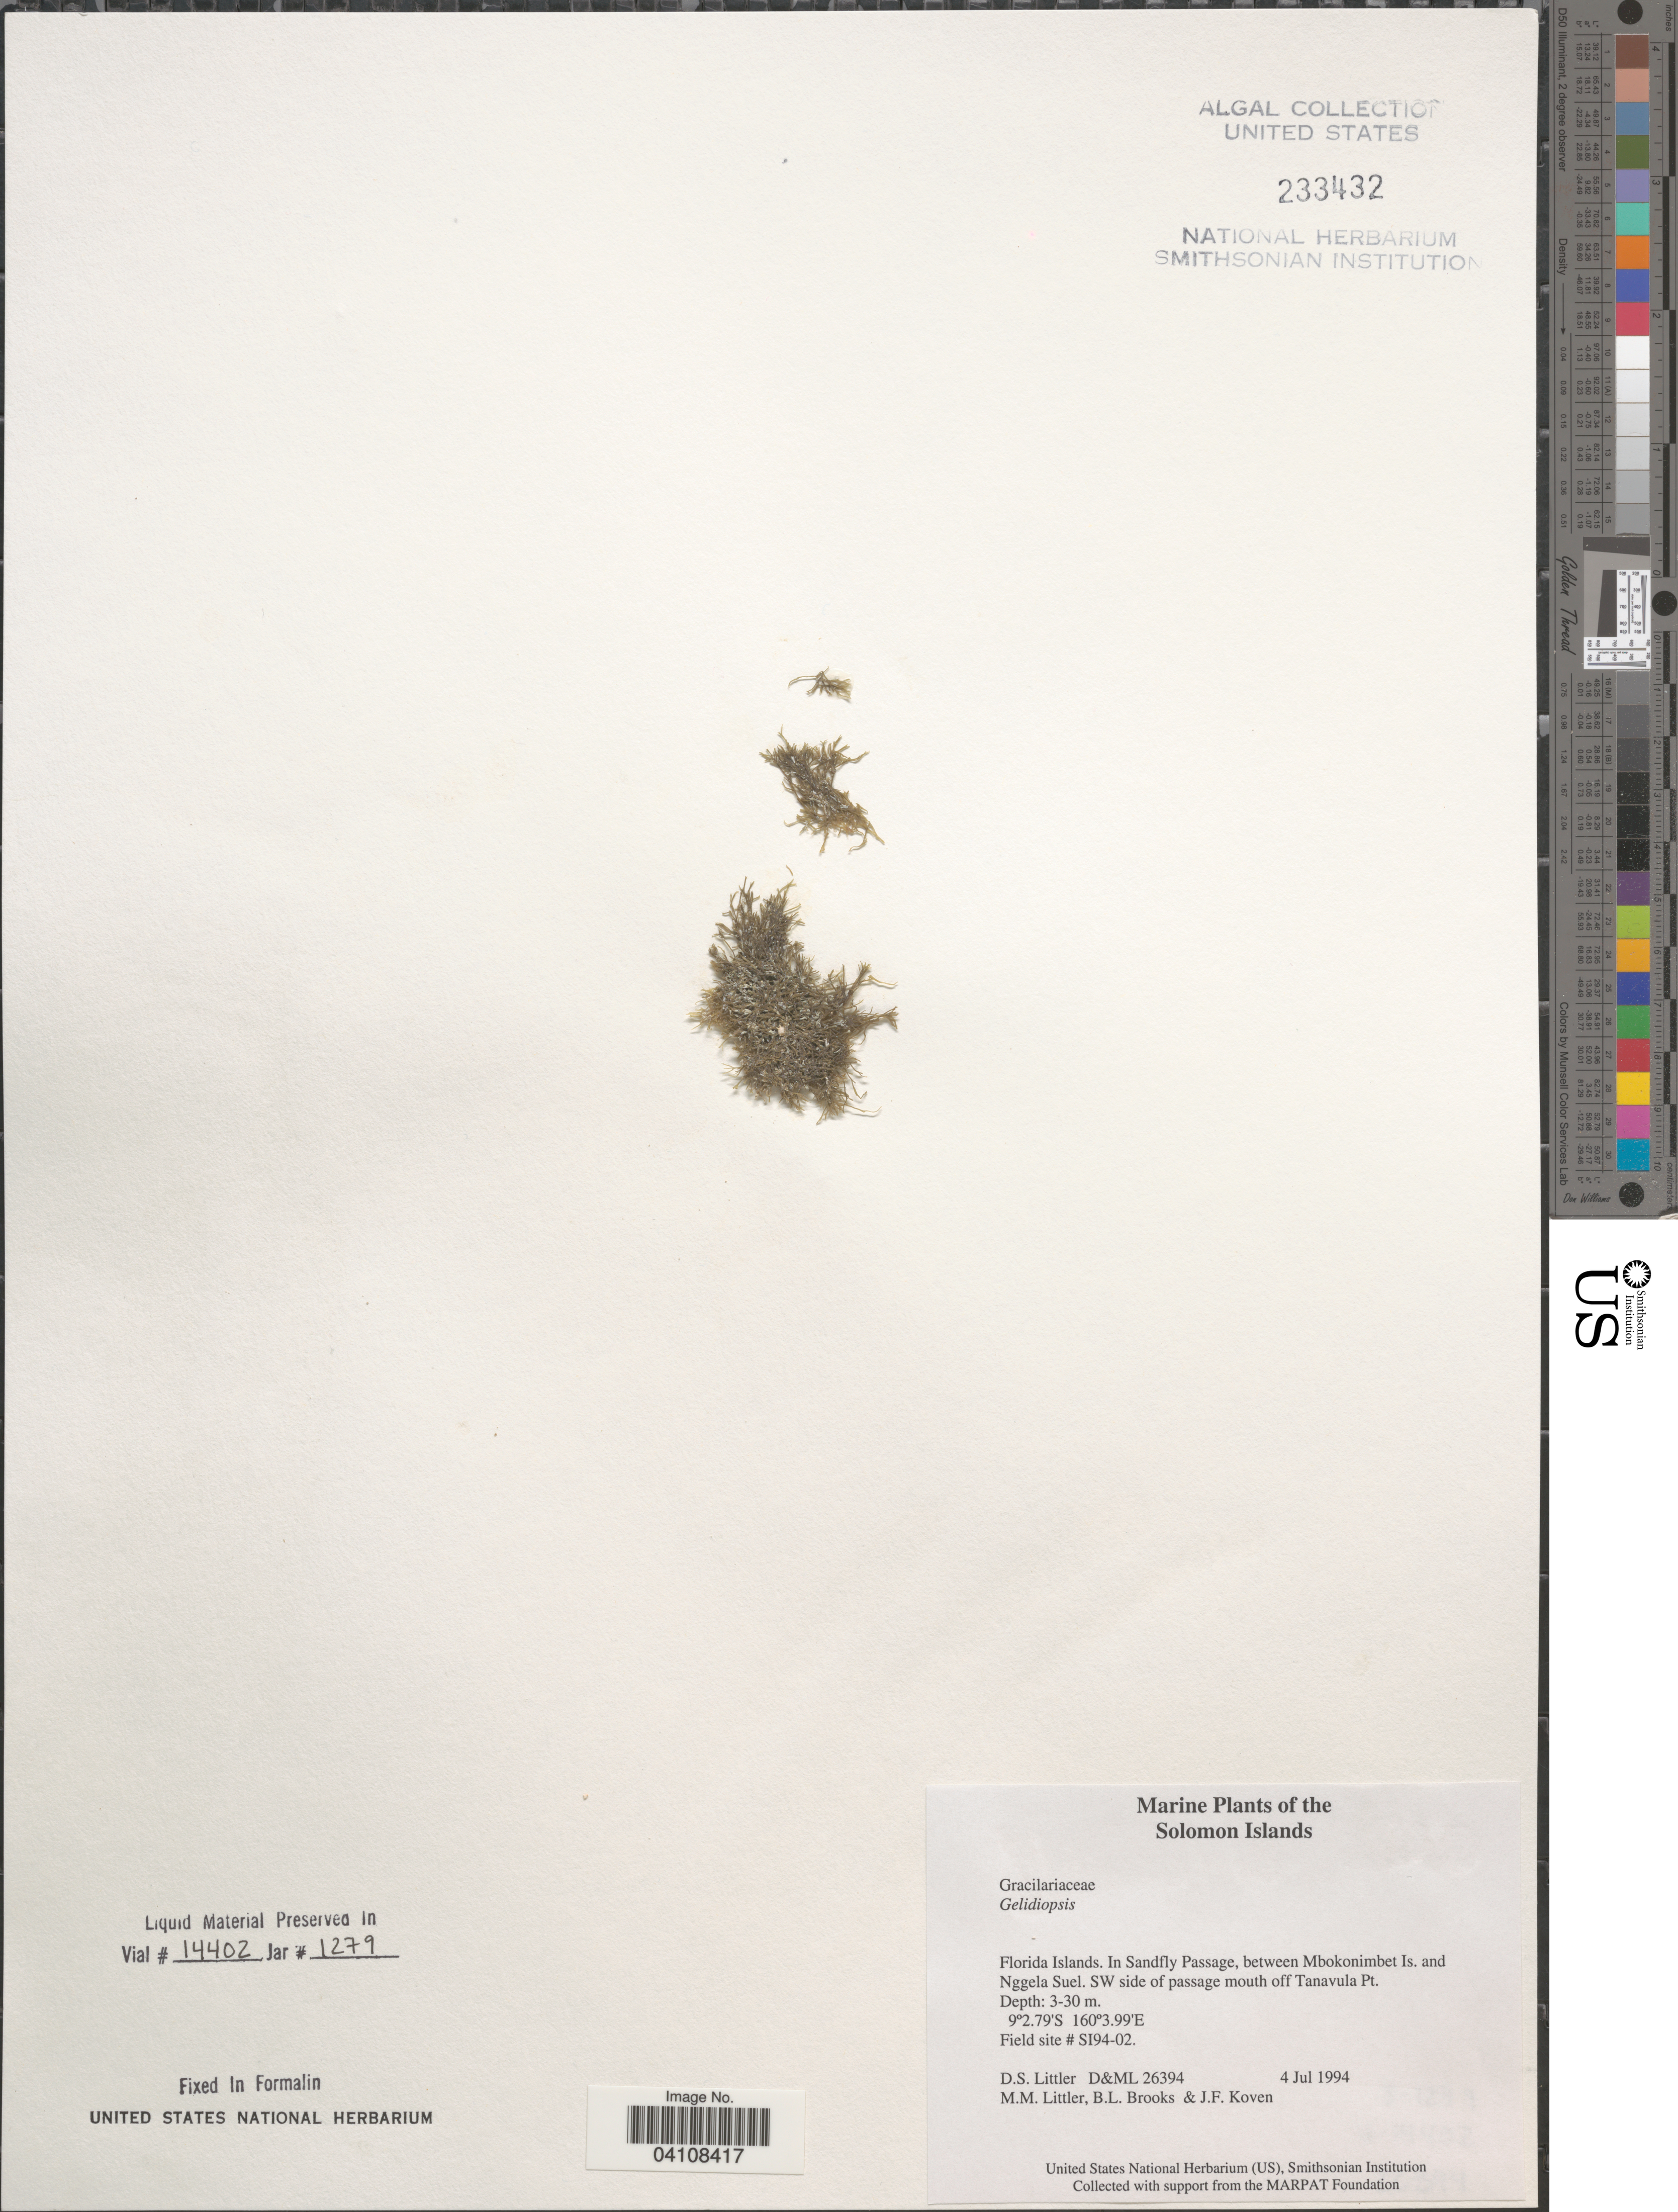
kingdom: Plantae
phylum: Rhodophyta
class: Florideophyceae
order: Rhodymeniales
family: Lomentariaceae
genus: Ceratodictyon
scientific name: Ceratodictyon sp.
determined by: Algae name updating Project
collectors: D. S. Littler, B. Brooks & J. Koven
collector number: D&ML26394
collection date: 1994-07-04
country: Solomon Islands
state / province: Solomon Islands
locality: Florida Islands. In Sandfly Passage, between Mbokonimbet Is. and Nggela Suel. SW side of passage mouth off Tanavula Pt. Field site # SI94-02.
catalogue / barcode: US 233432